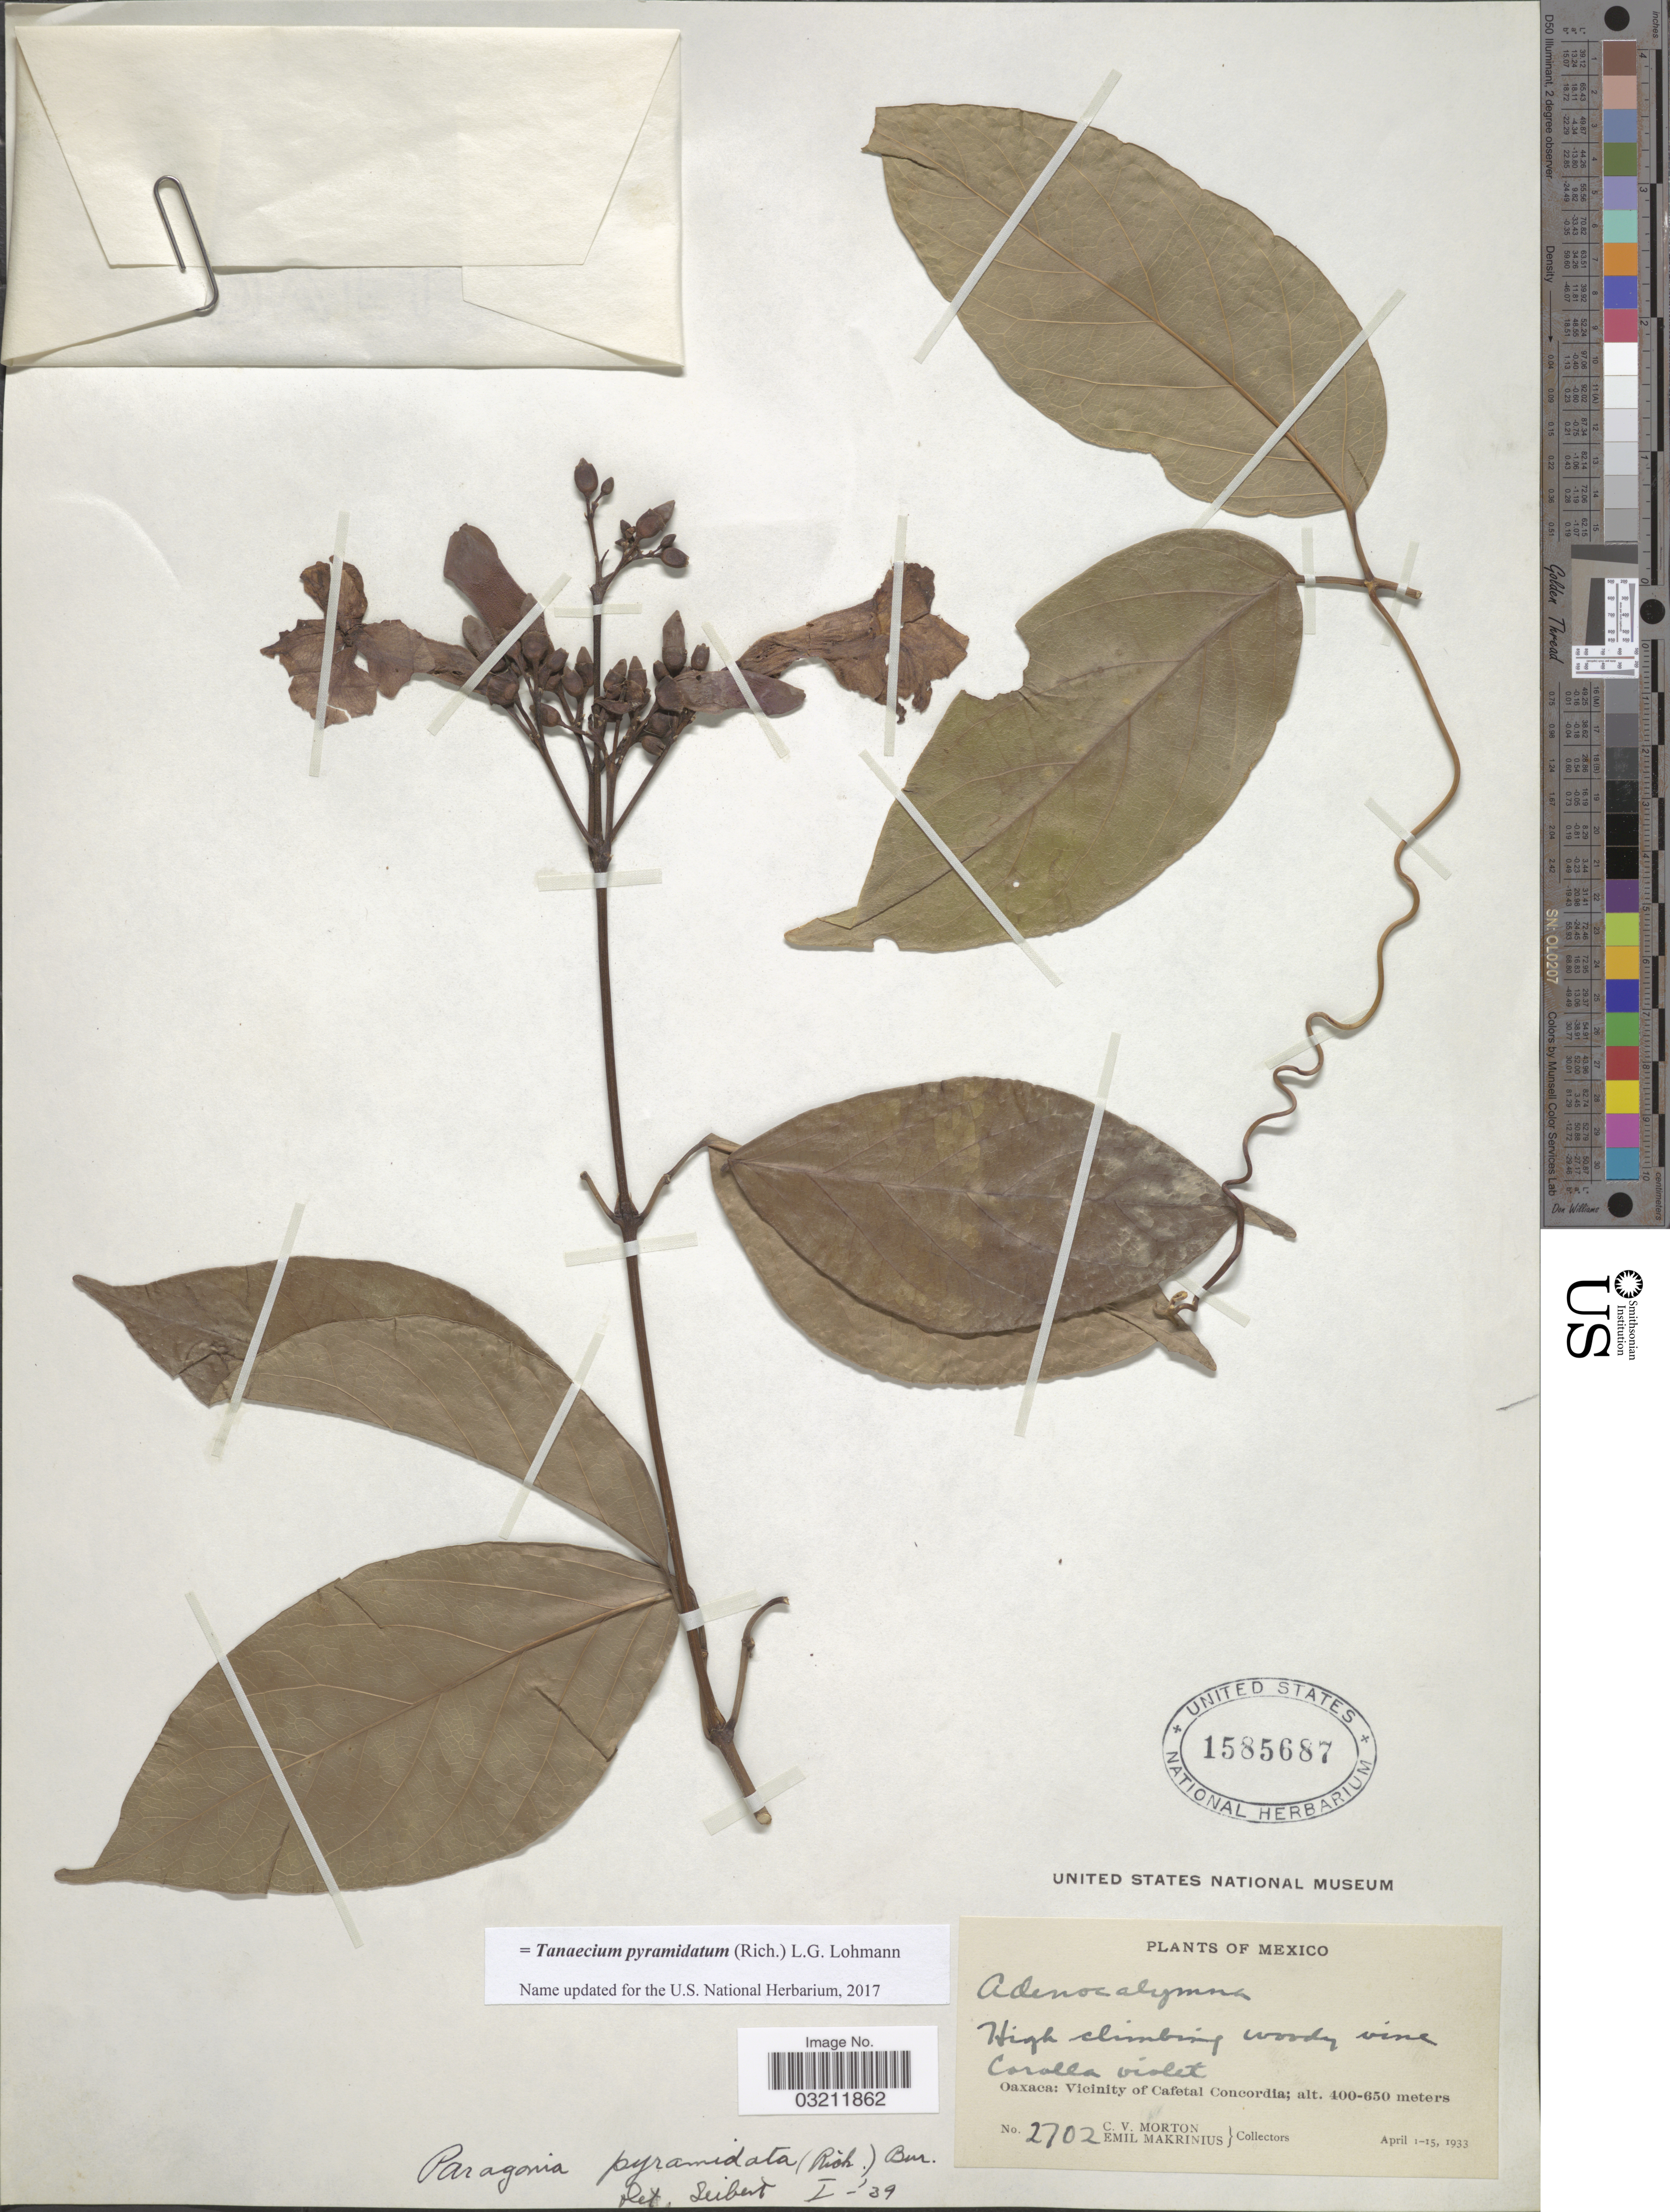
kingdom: Plantae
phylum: Tracheophyta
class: Magnoliopsida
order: Lamiales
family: Bignoniaceae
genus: Tanaecium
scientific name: Tanaecium pyramidatum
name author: (Rich.) L.G. Lohmann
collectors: C. V. Morton & E. Makrinius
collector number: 2702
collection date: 1933-04-01/1933-04-15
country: Mexico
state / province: Oaxaca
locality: Vicinity of Cafetal Concordia.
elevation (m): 400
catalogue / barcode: US 1585687